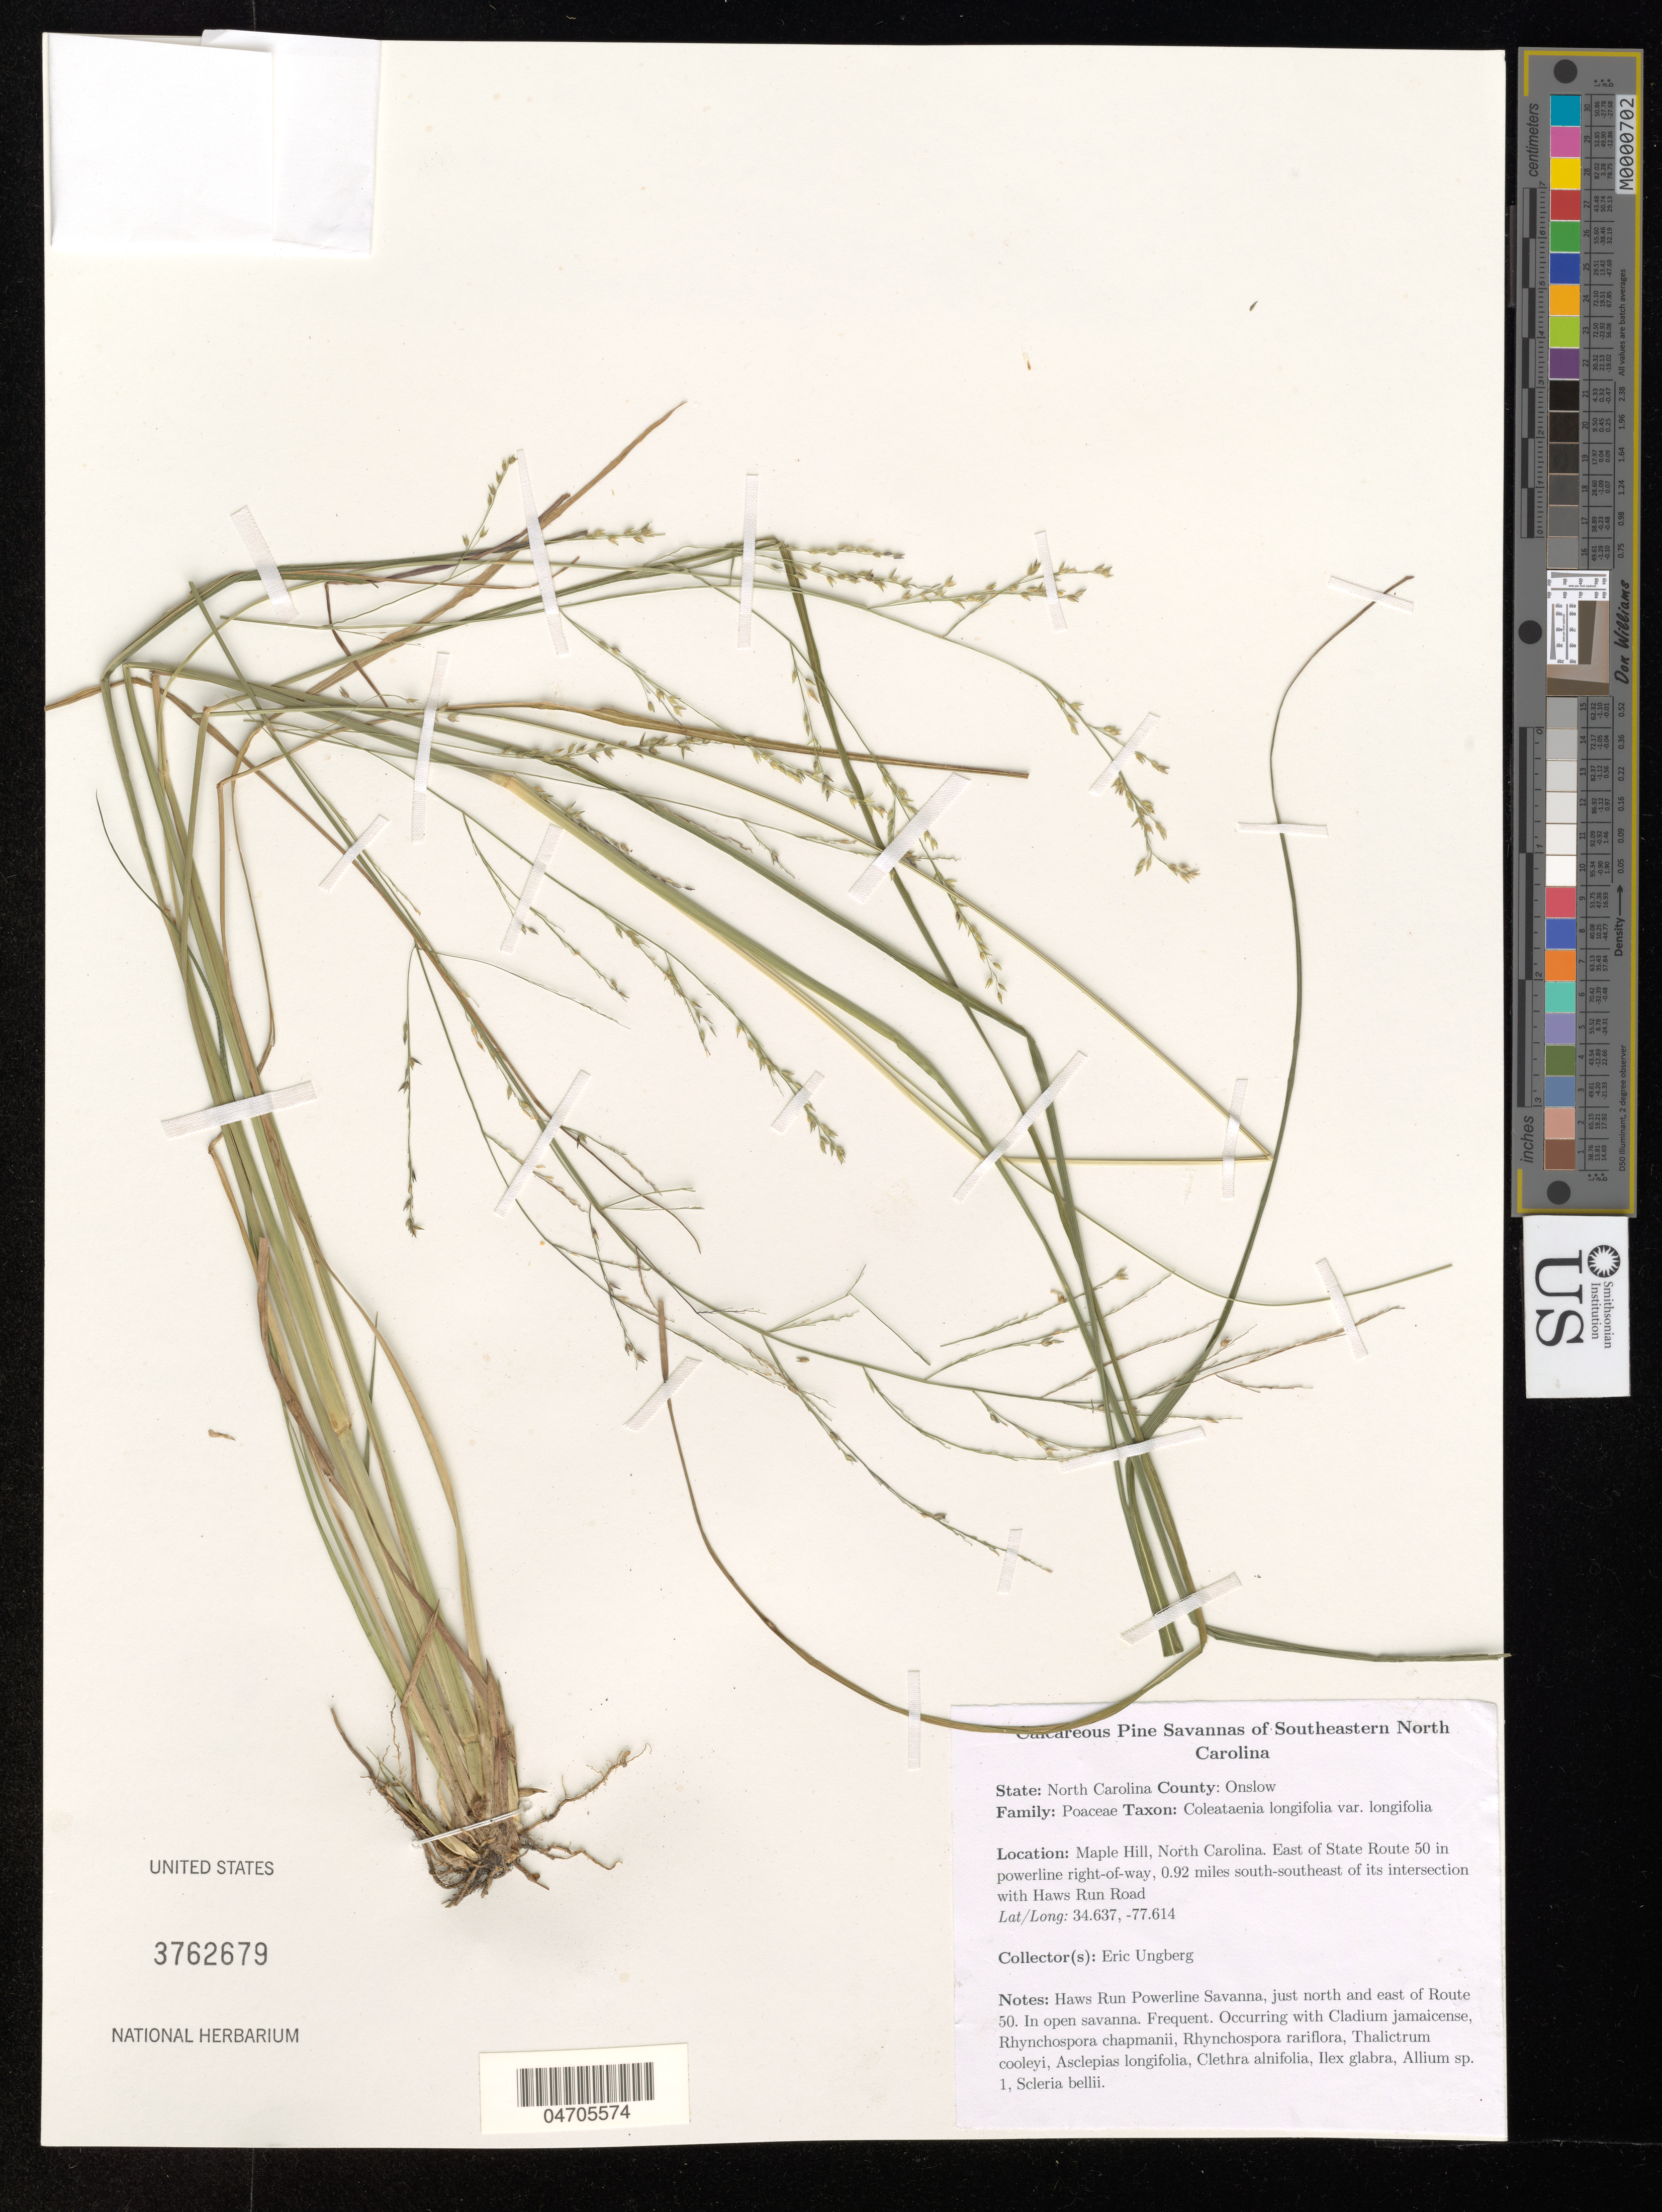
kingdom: Plantae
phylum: Tracheophyta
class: Liliopsida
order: Poales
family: Poaceae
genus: Coleataenia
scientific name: Coleataenia longifolia subsp. rigidula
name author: (Bosc ex Nees) Soreng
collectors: E. Ungberg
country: United States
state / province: North Carolina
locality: Calcareous Pine Savanna of Southeastern North Carolina. County: Onslow. Maple Hill. East of Slate Route 50 in powerline right-of-way, 0.92 miles south-southeast of its intersection with Haws Run Road. Haws Run Powerline Savanna, just north and east of Route 50.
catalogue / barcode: US 3762679